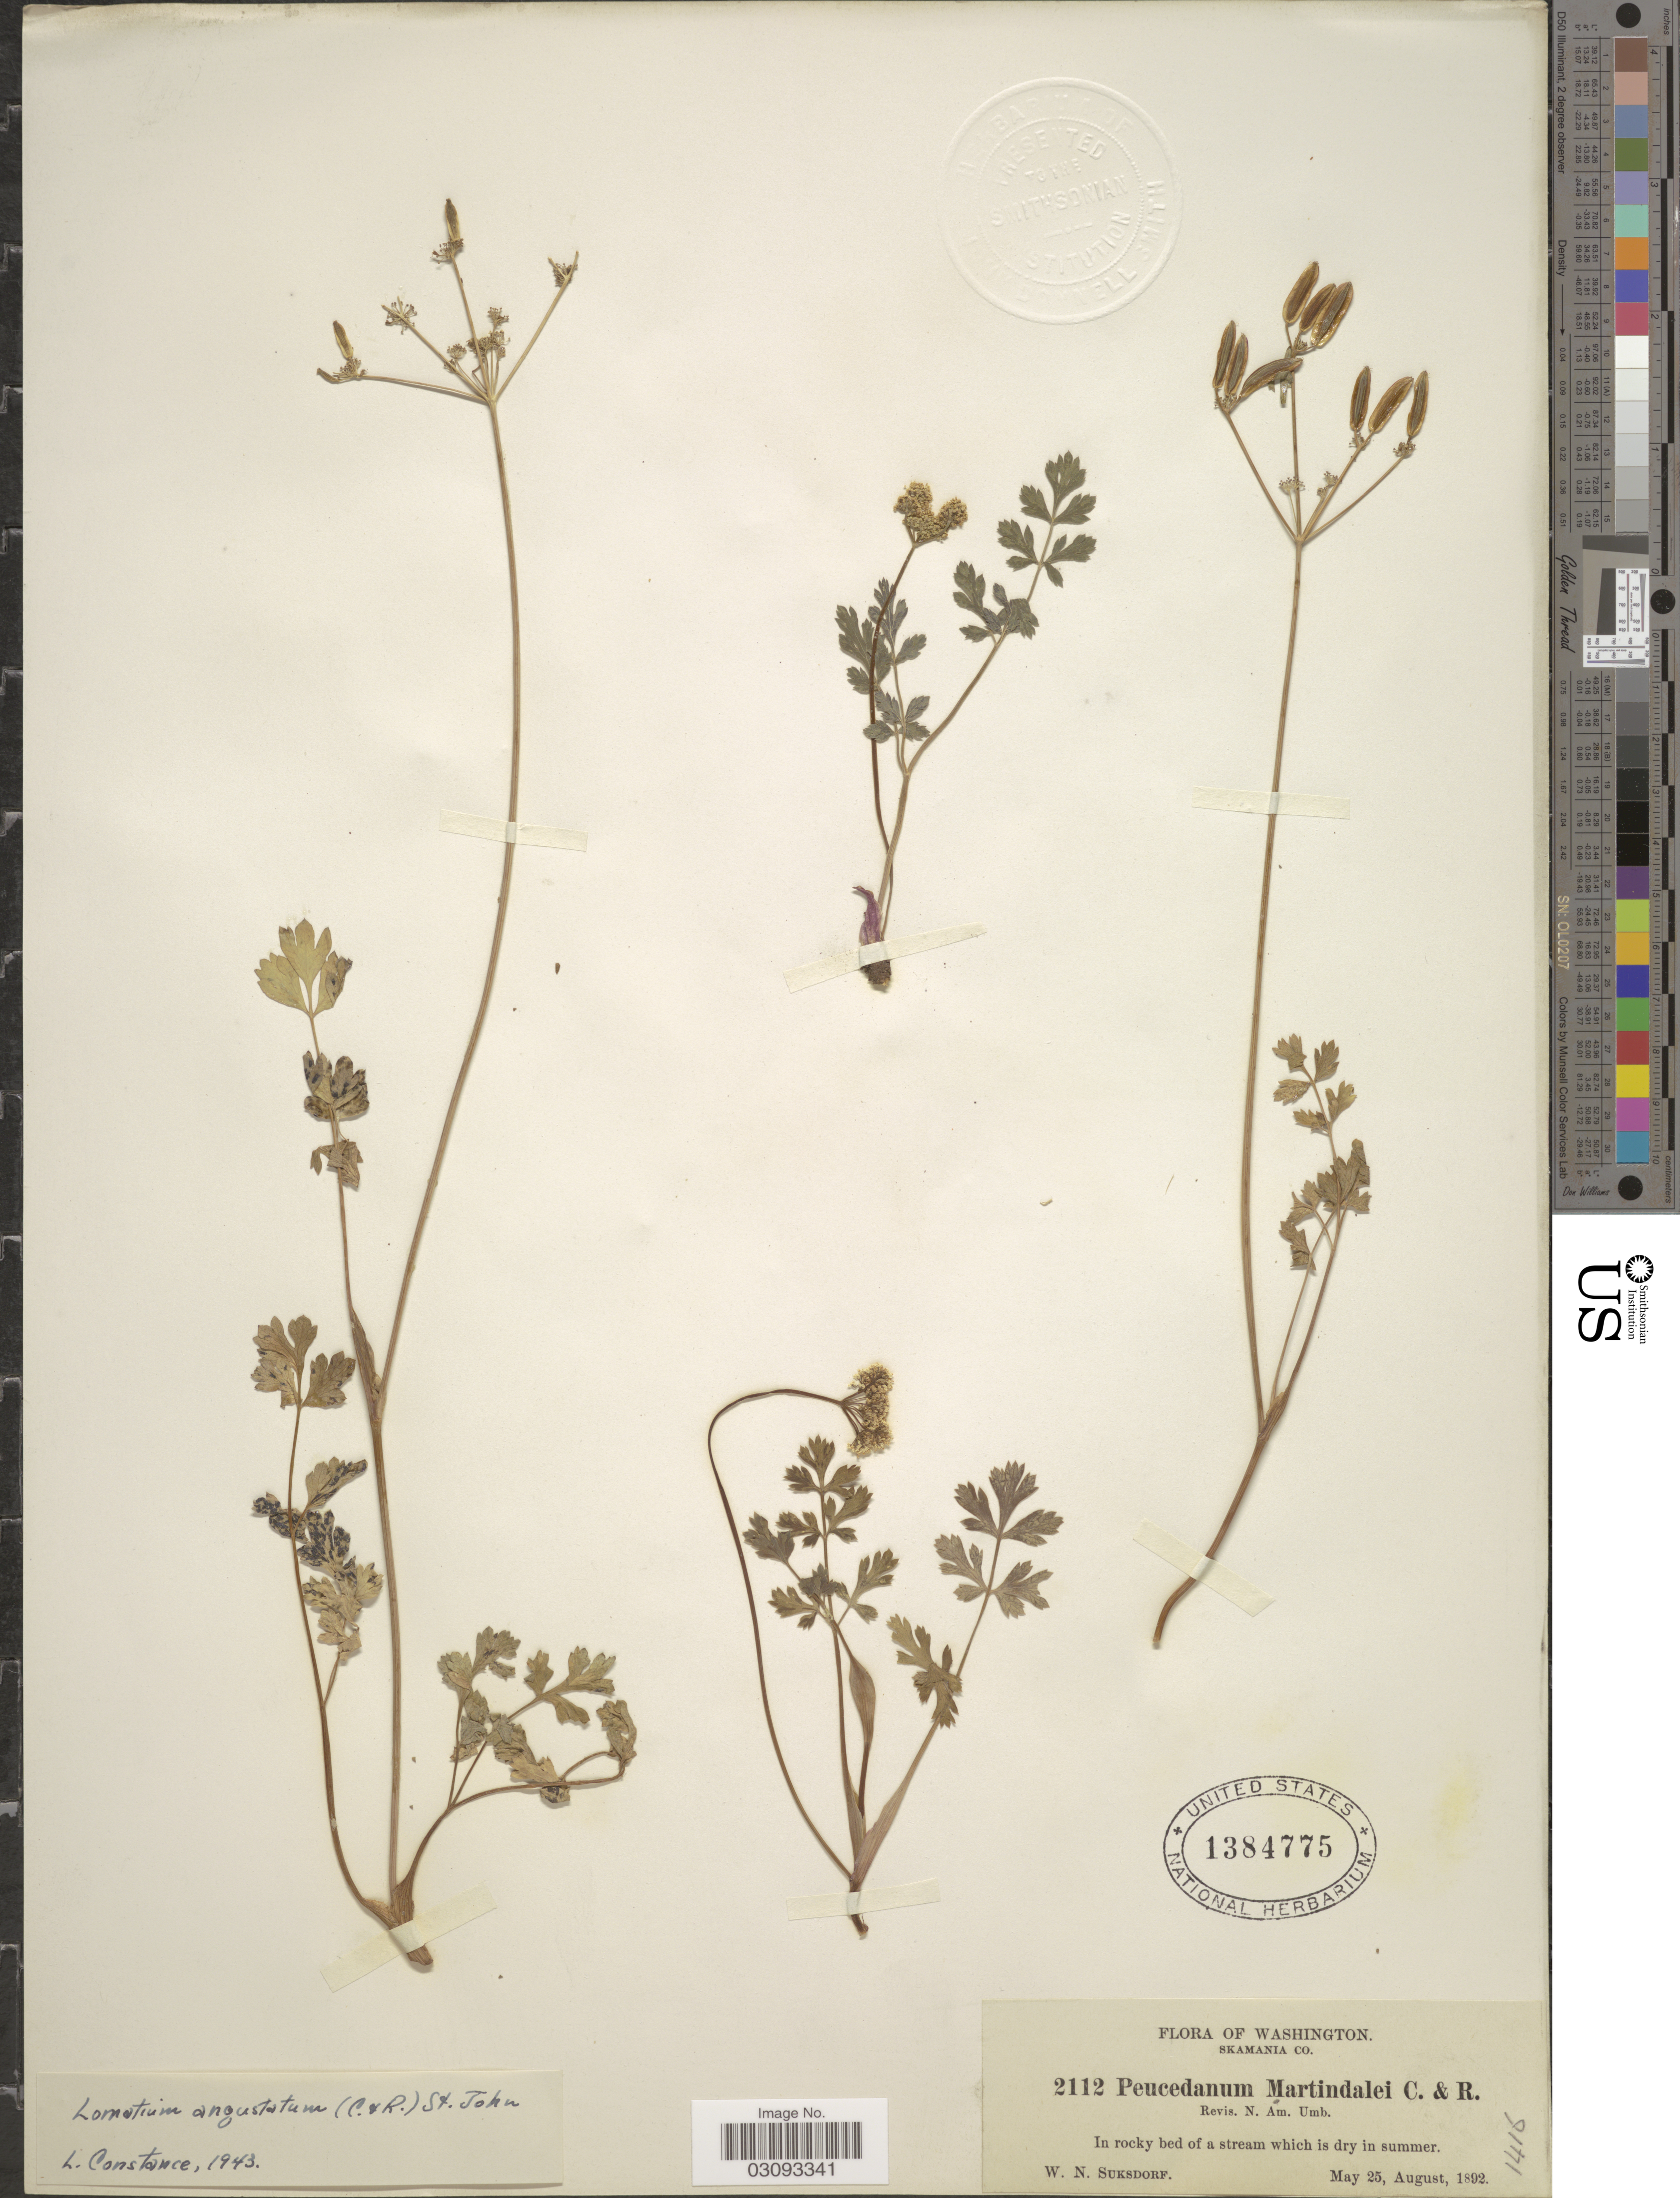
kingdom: Plantae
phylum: Tracheophyta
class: Magnoliopsida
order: Apiales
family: Apiaceae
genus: Lomatium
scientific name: Lomatium angustatum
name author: (J.M. Coult. & Rose) H. St. John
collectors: W. N. Suksdorf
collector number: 2112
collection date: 1892-05-25/1892-08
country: United States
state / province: Washington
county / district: Skamania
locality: Skamania Co.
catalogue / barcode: US 1384775